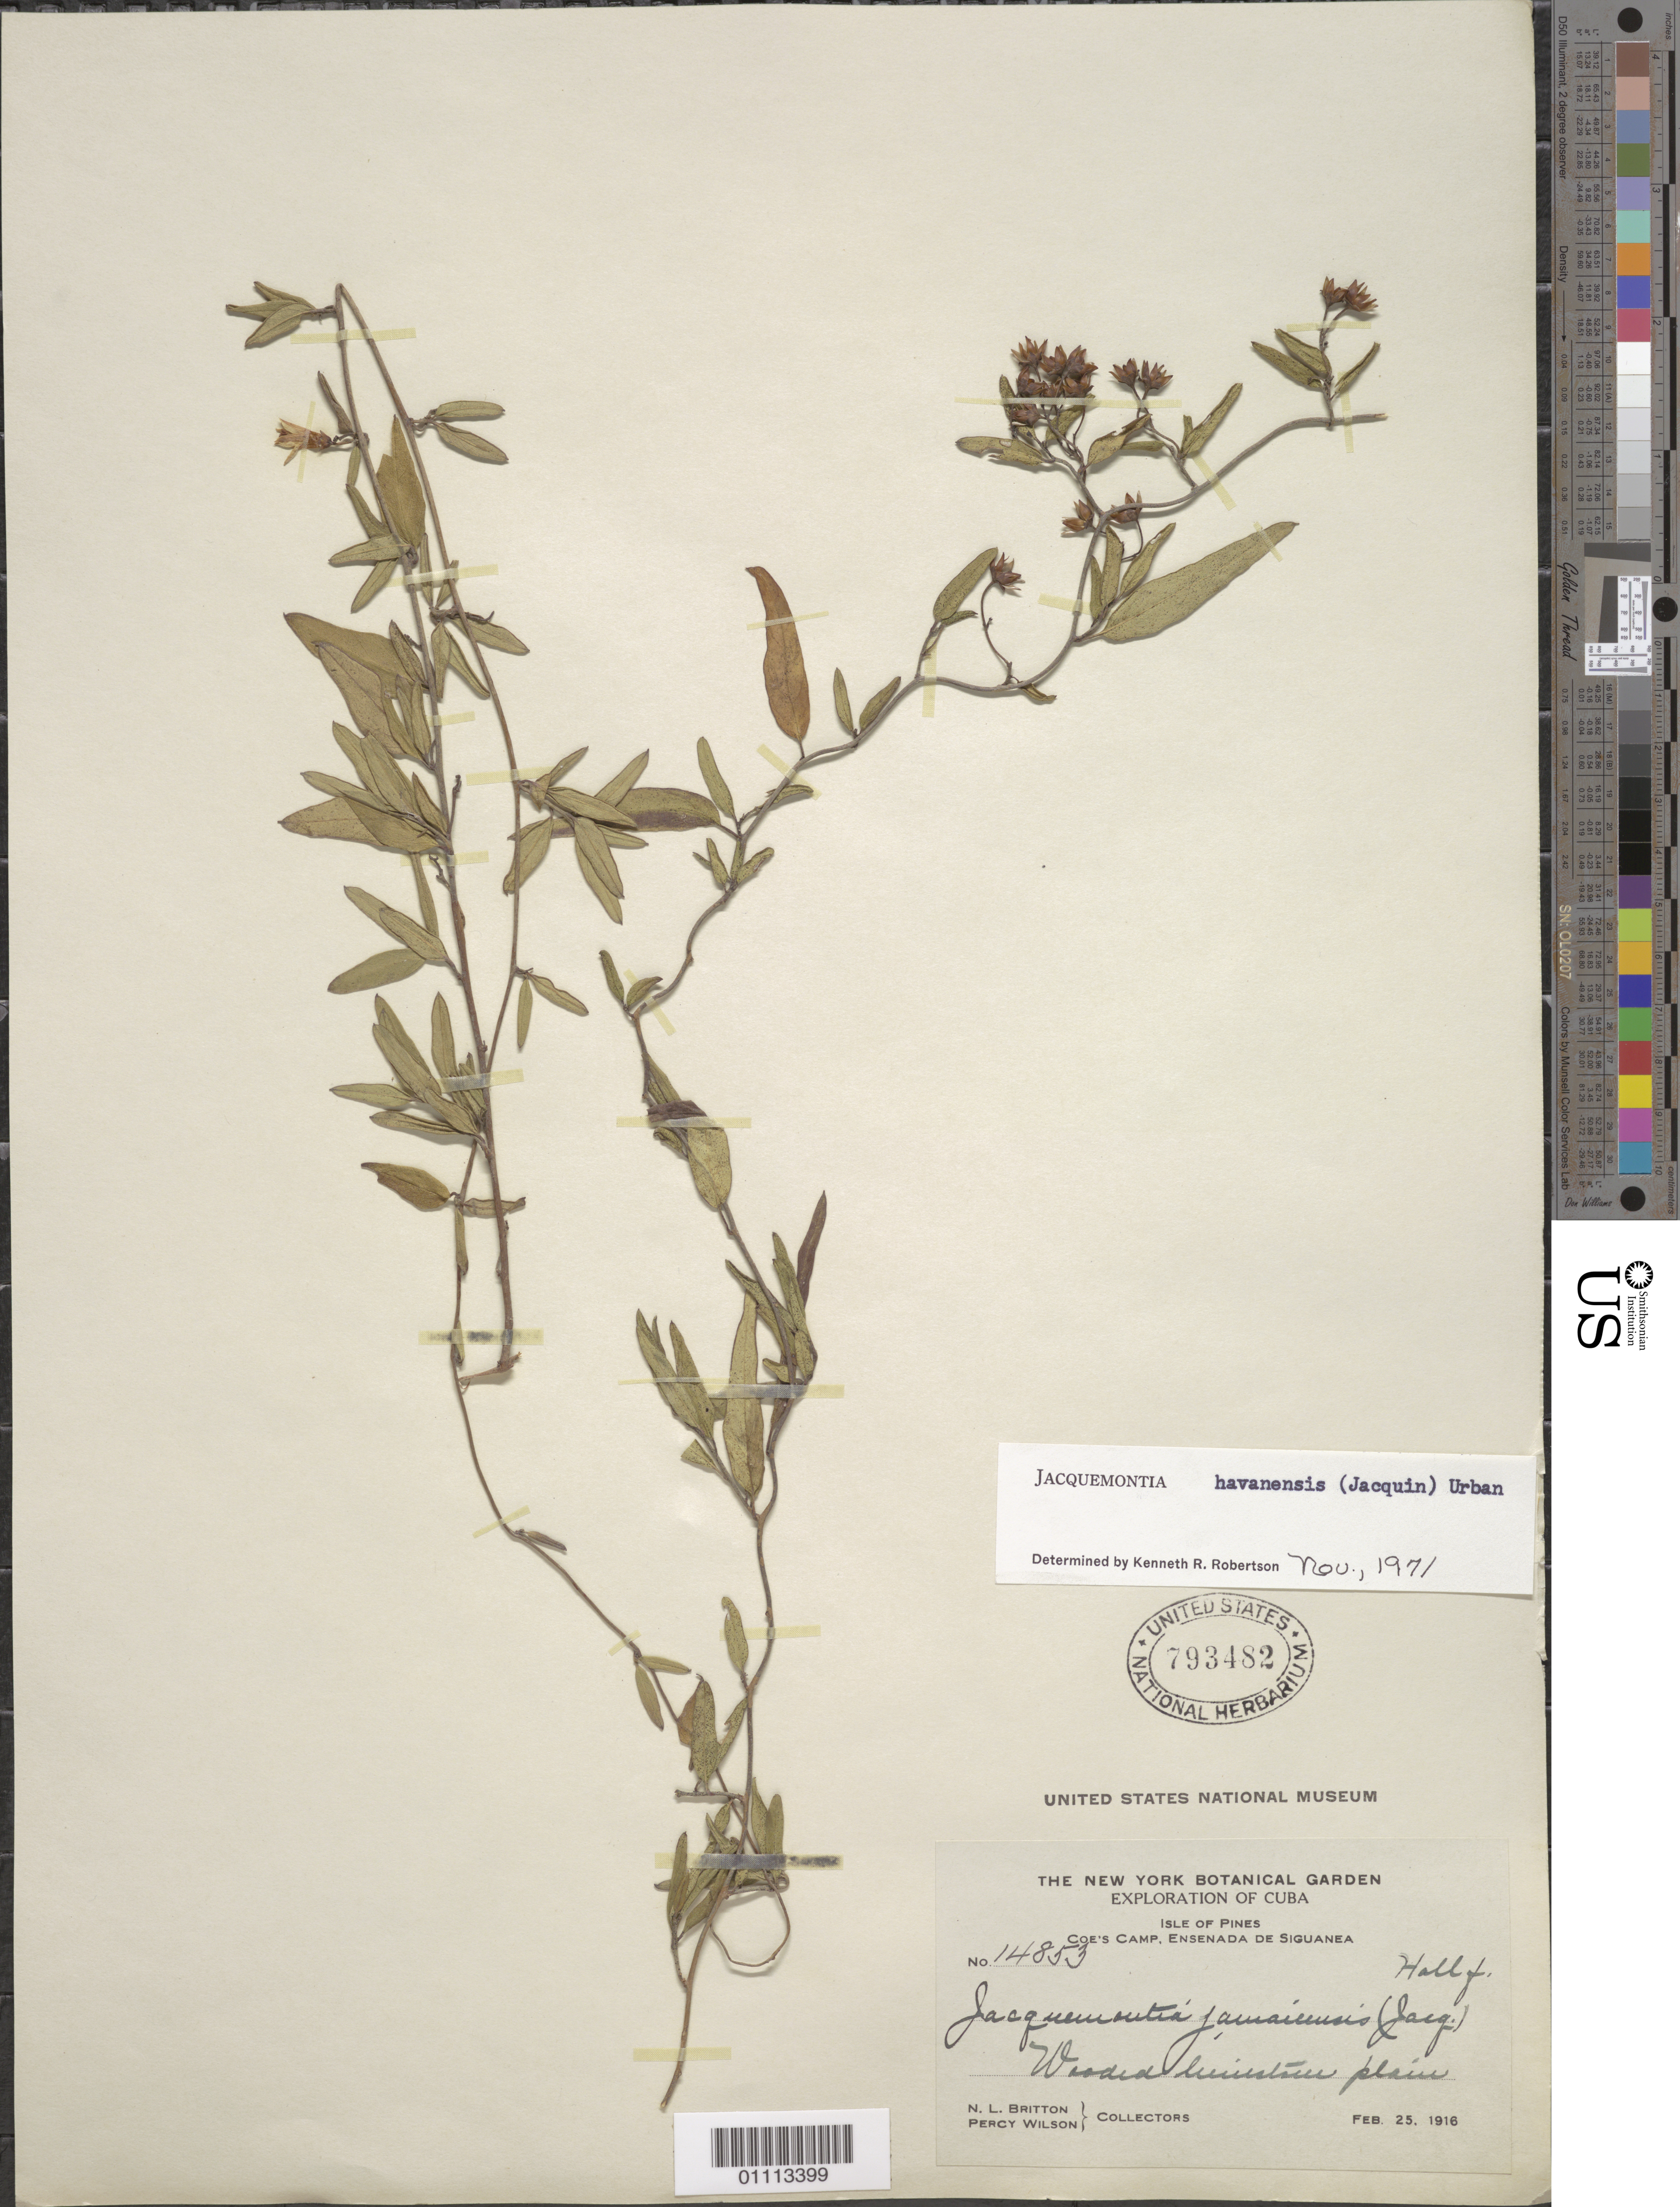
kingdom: Plantae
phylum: Tracheophyta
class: Magnoliopsida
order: Solanales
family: Convolvulaceae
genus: Jacquemontia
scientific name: Jacquemontia havanensis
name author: (Jacq.) Urb.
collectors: N. Britton & P. Wilson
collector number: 14853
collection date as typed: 25 Feb 1916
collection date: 1916-02-25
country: Cuba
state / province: Isla de La Juventud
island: Isla de la Juventud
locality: Coe's Camp, Ensenada de Siguanea Wooded limestone plain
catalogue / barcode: US 793482